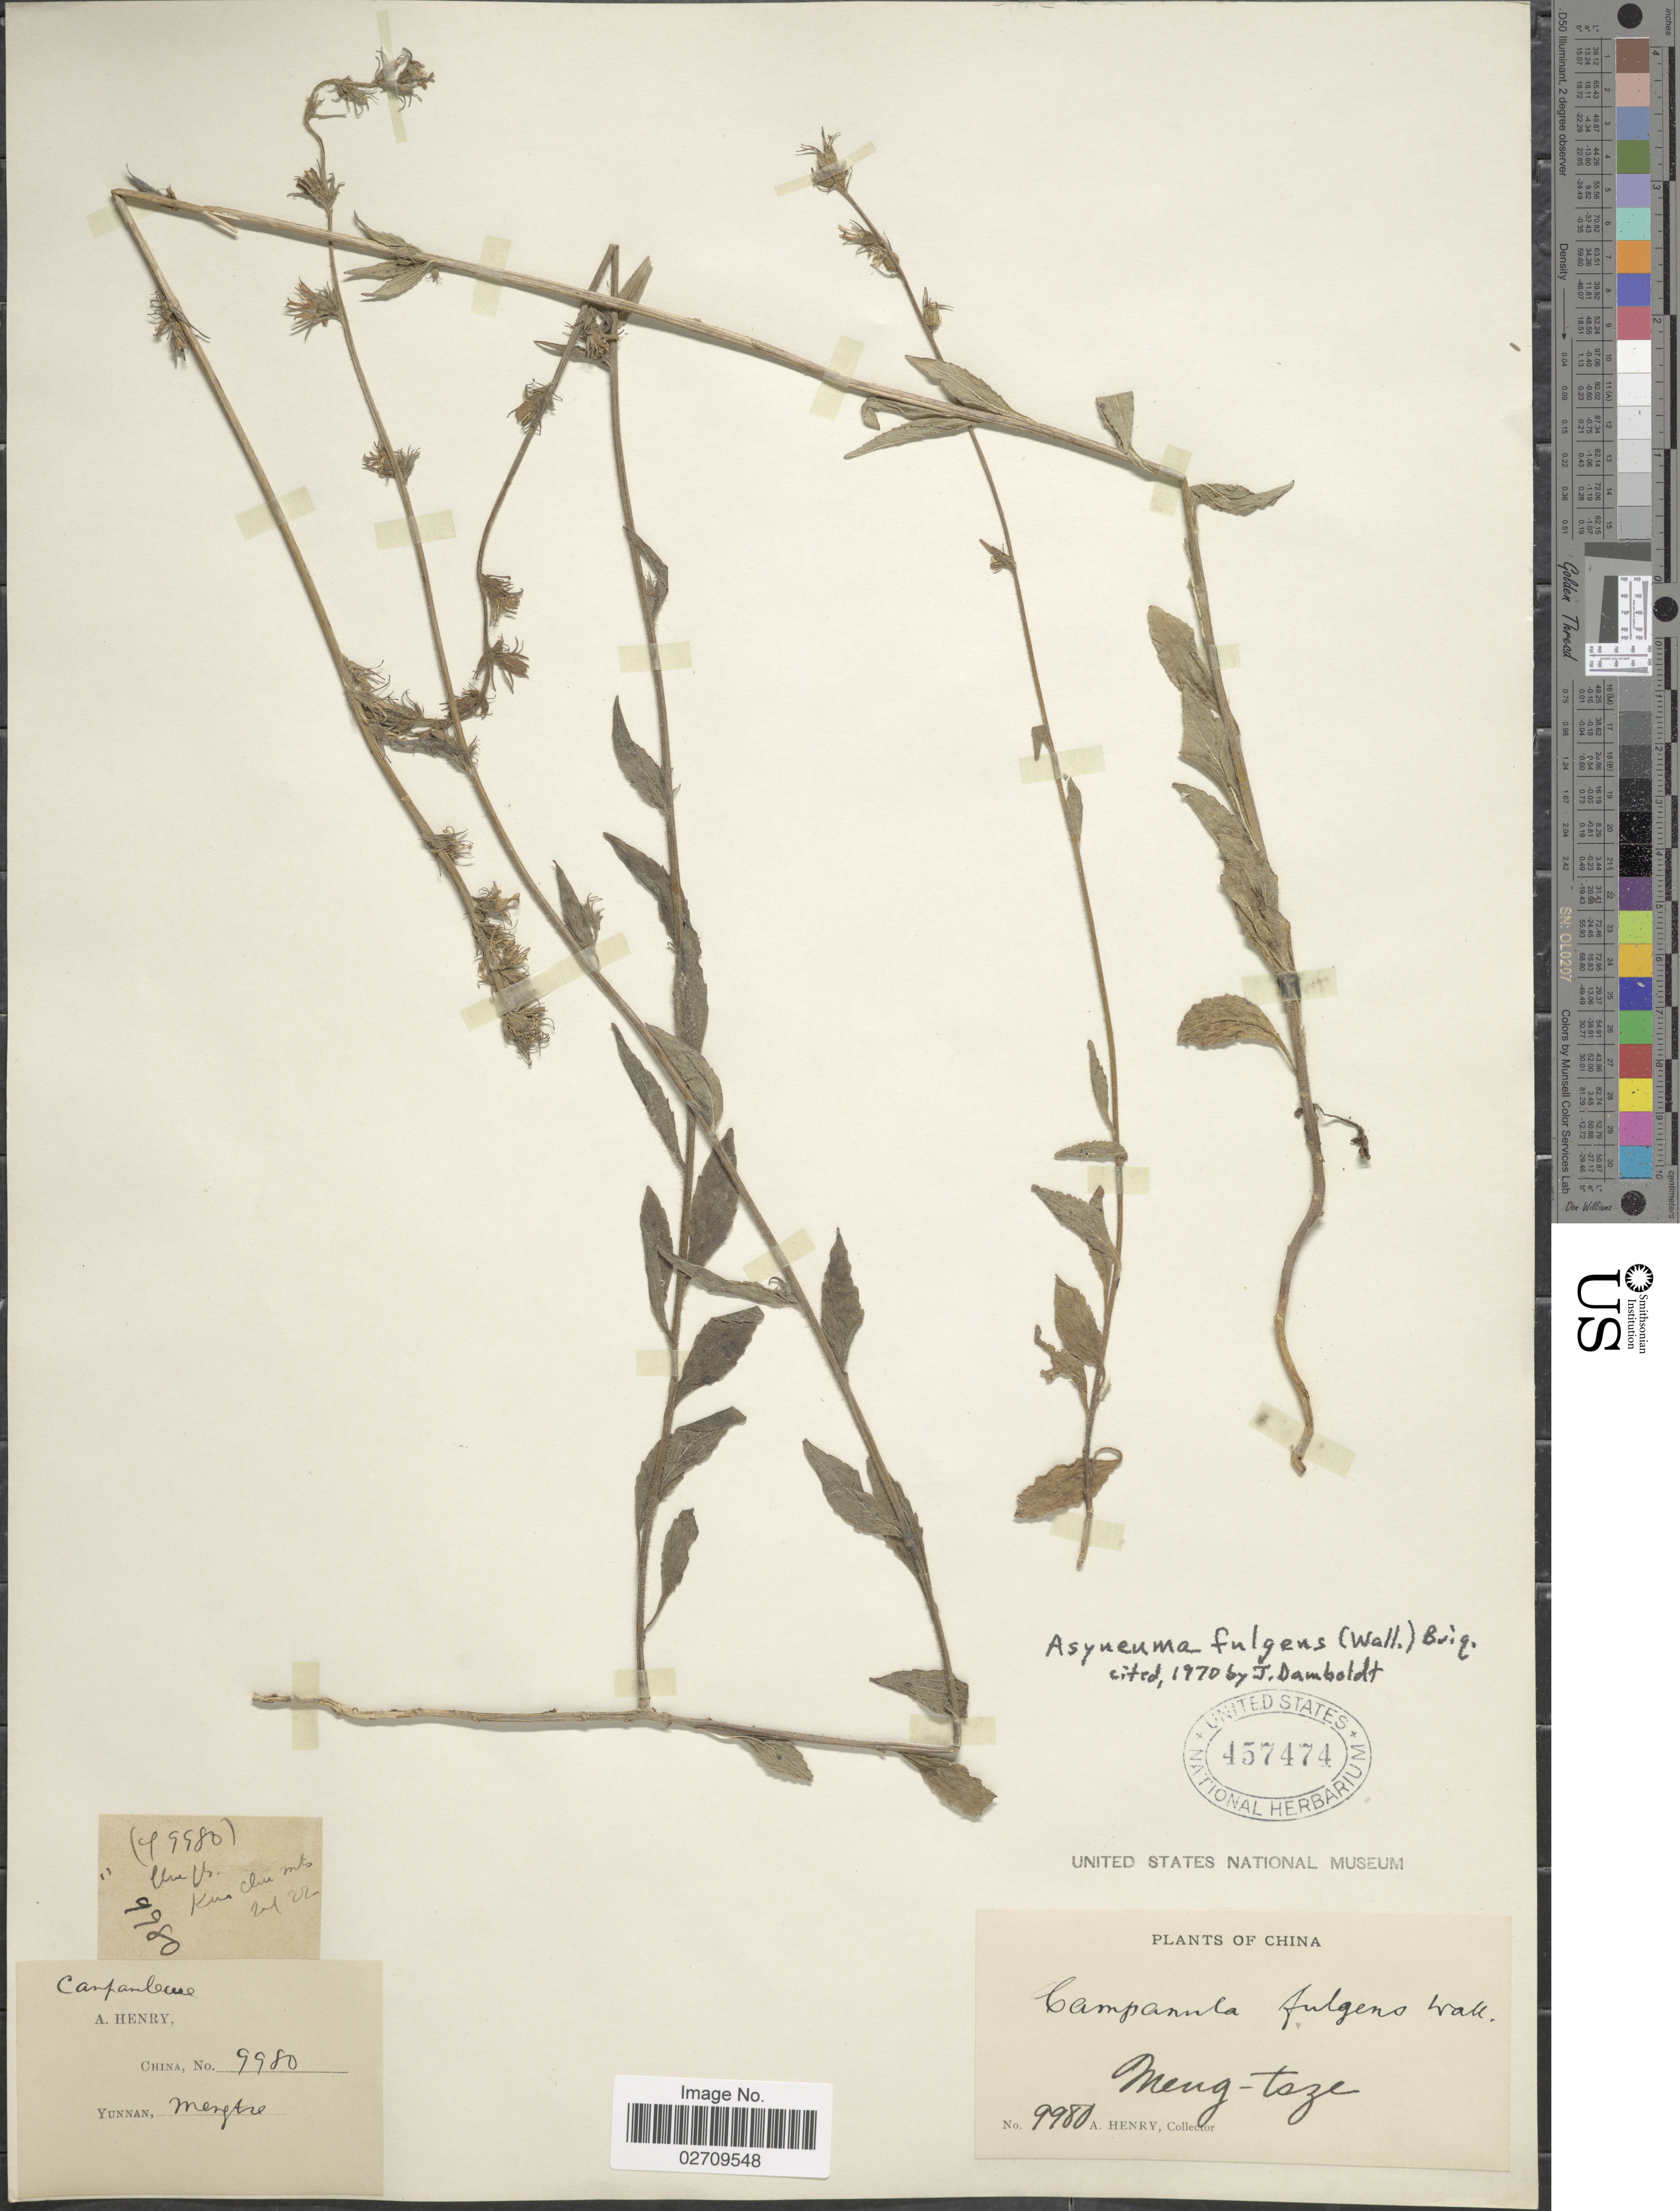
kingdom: Plantae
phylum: Tracheophyta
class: Magnoliopsida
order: Asterales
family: Campanulaceae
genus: Asyneuma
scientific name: Asyneuma fulgens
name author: (Wall.) Briq.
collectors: A. Henry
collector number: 9980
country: China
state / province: Yunnan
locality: Ment-tsze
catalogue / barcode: US 457474